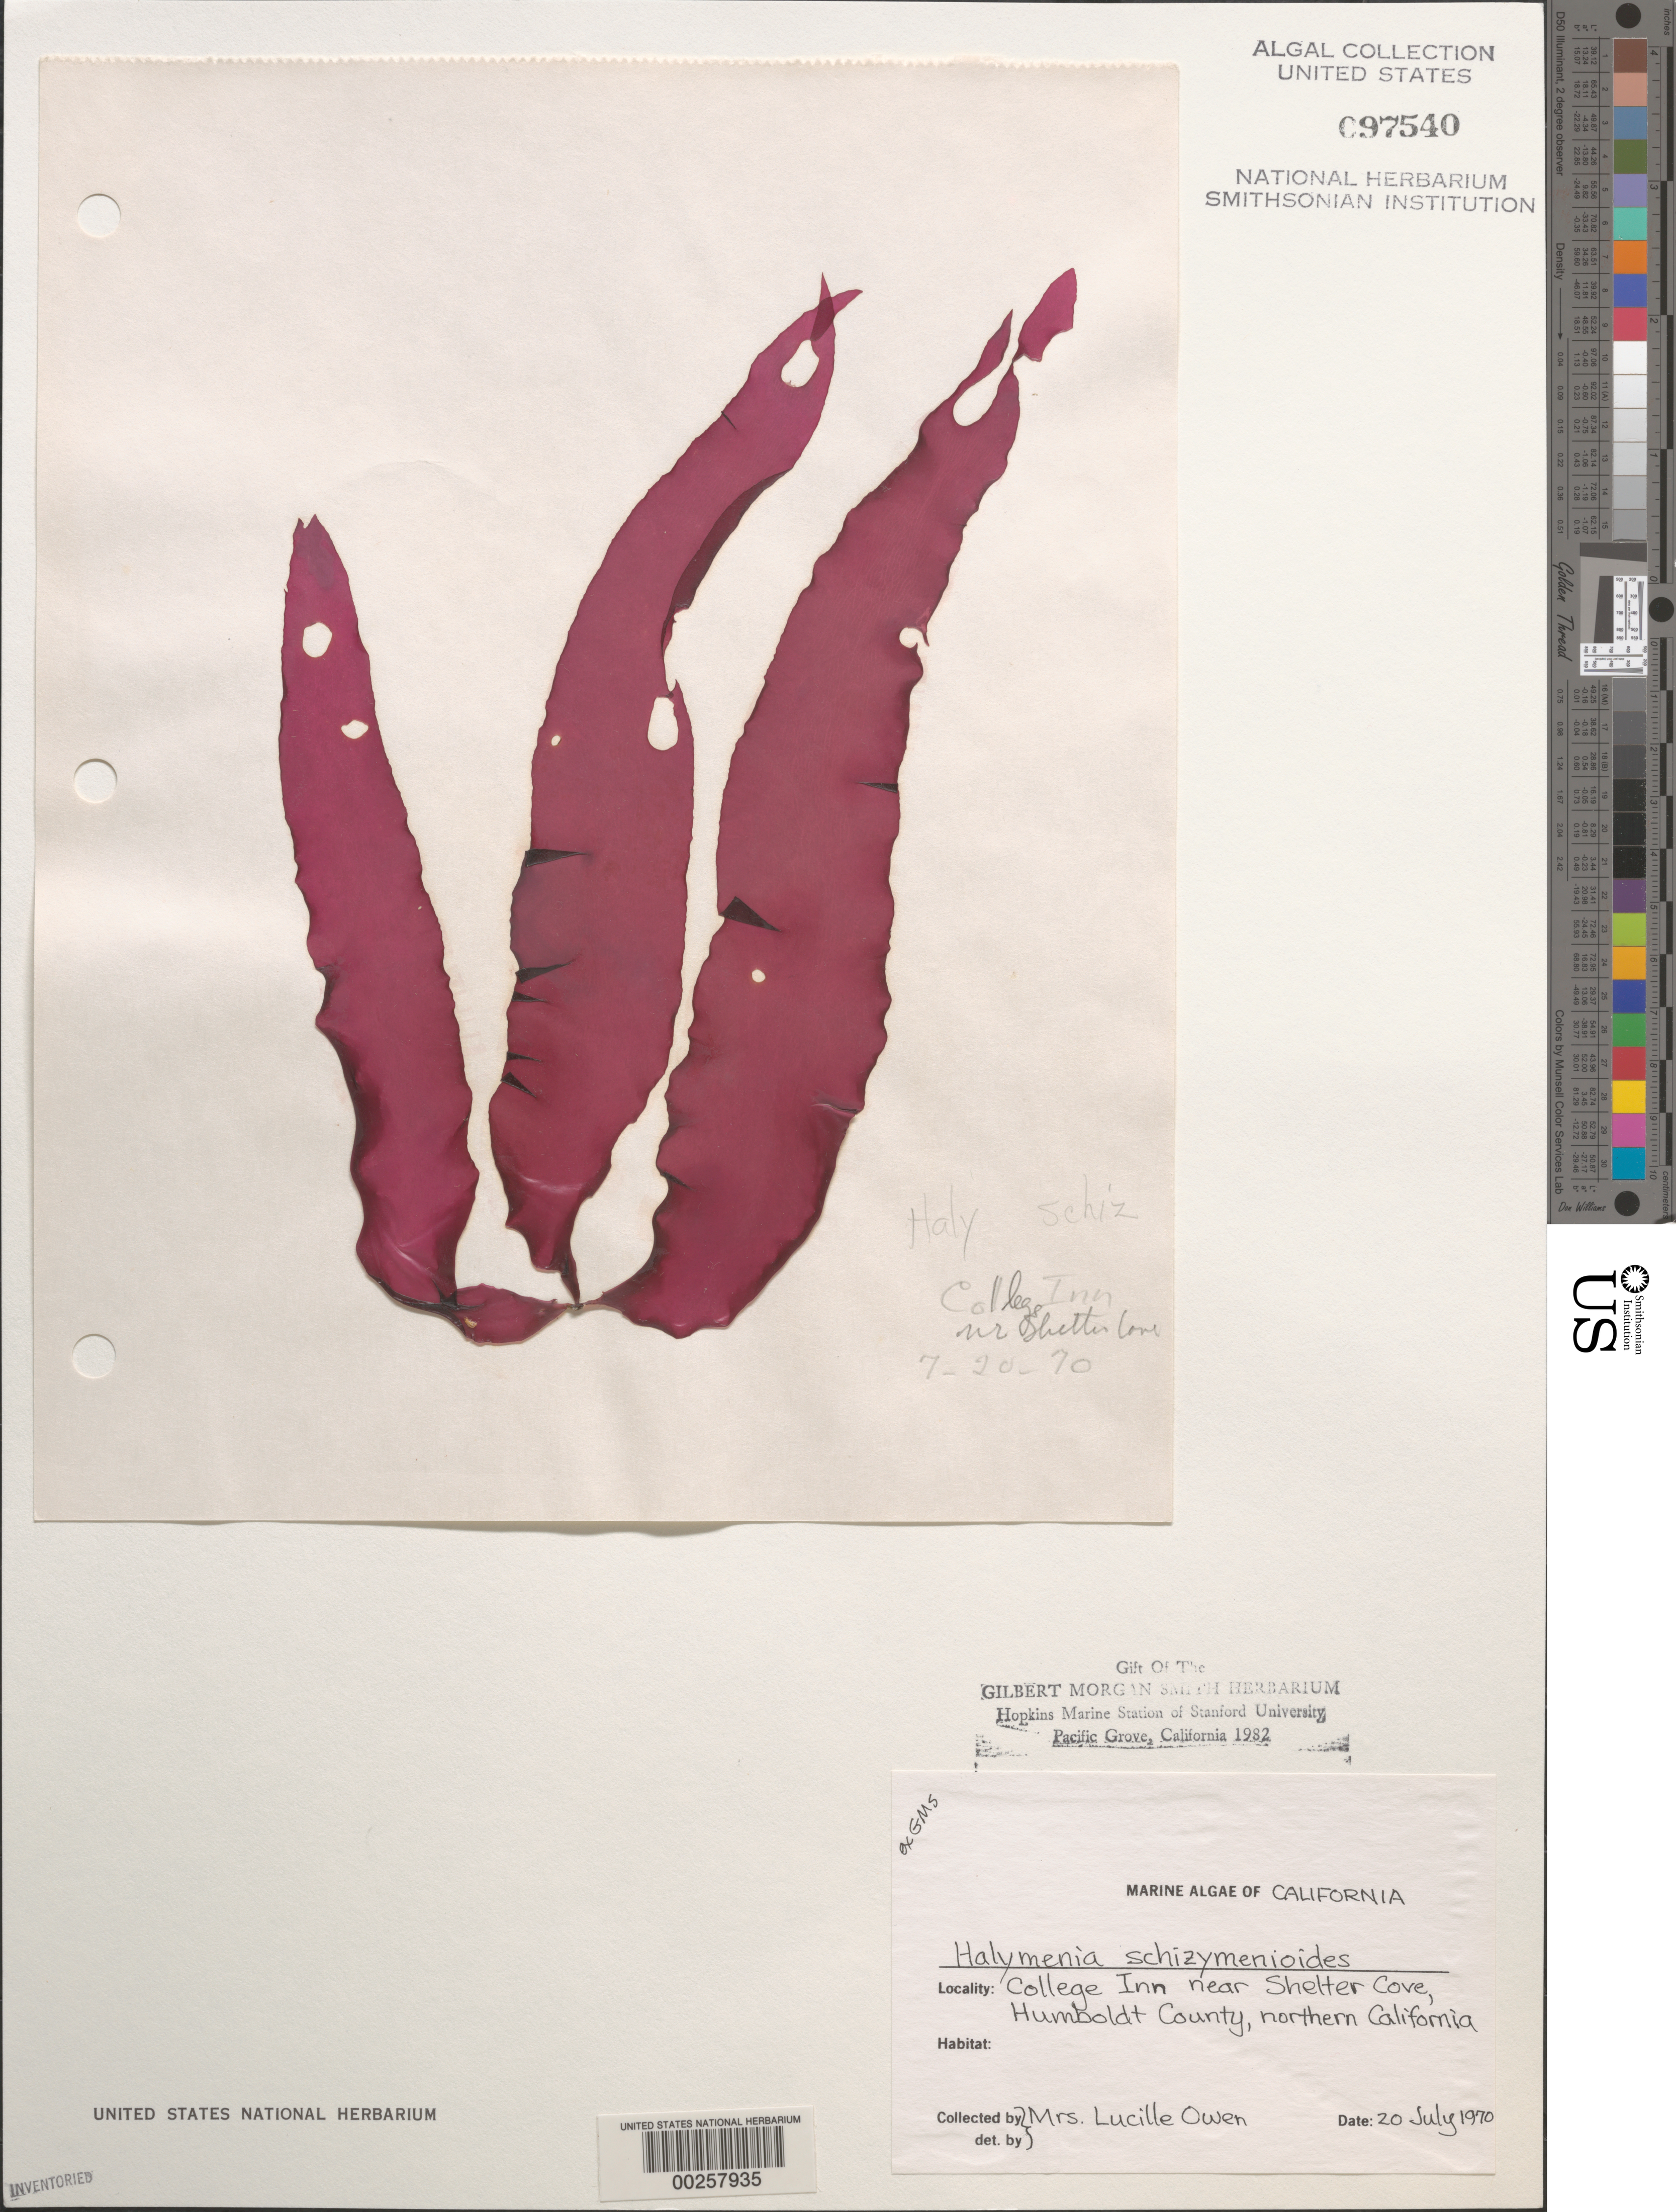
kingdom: Plantae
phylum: Rhodophyta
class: Florideophyceae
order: Halymeniales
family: Halymeniaceae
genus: Halymenia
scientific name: Halymenia schizymenioides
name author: Hollenb. & I.A. Abbott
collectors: L. Owen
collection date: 1970-07-20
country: United States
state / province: California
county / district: Humboldt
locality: College Inn near Shelter Cove, Humboldt County, northern California.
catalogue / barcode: US 97540